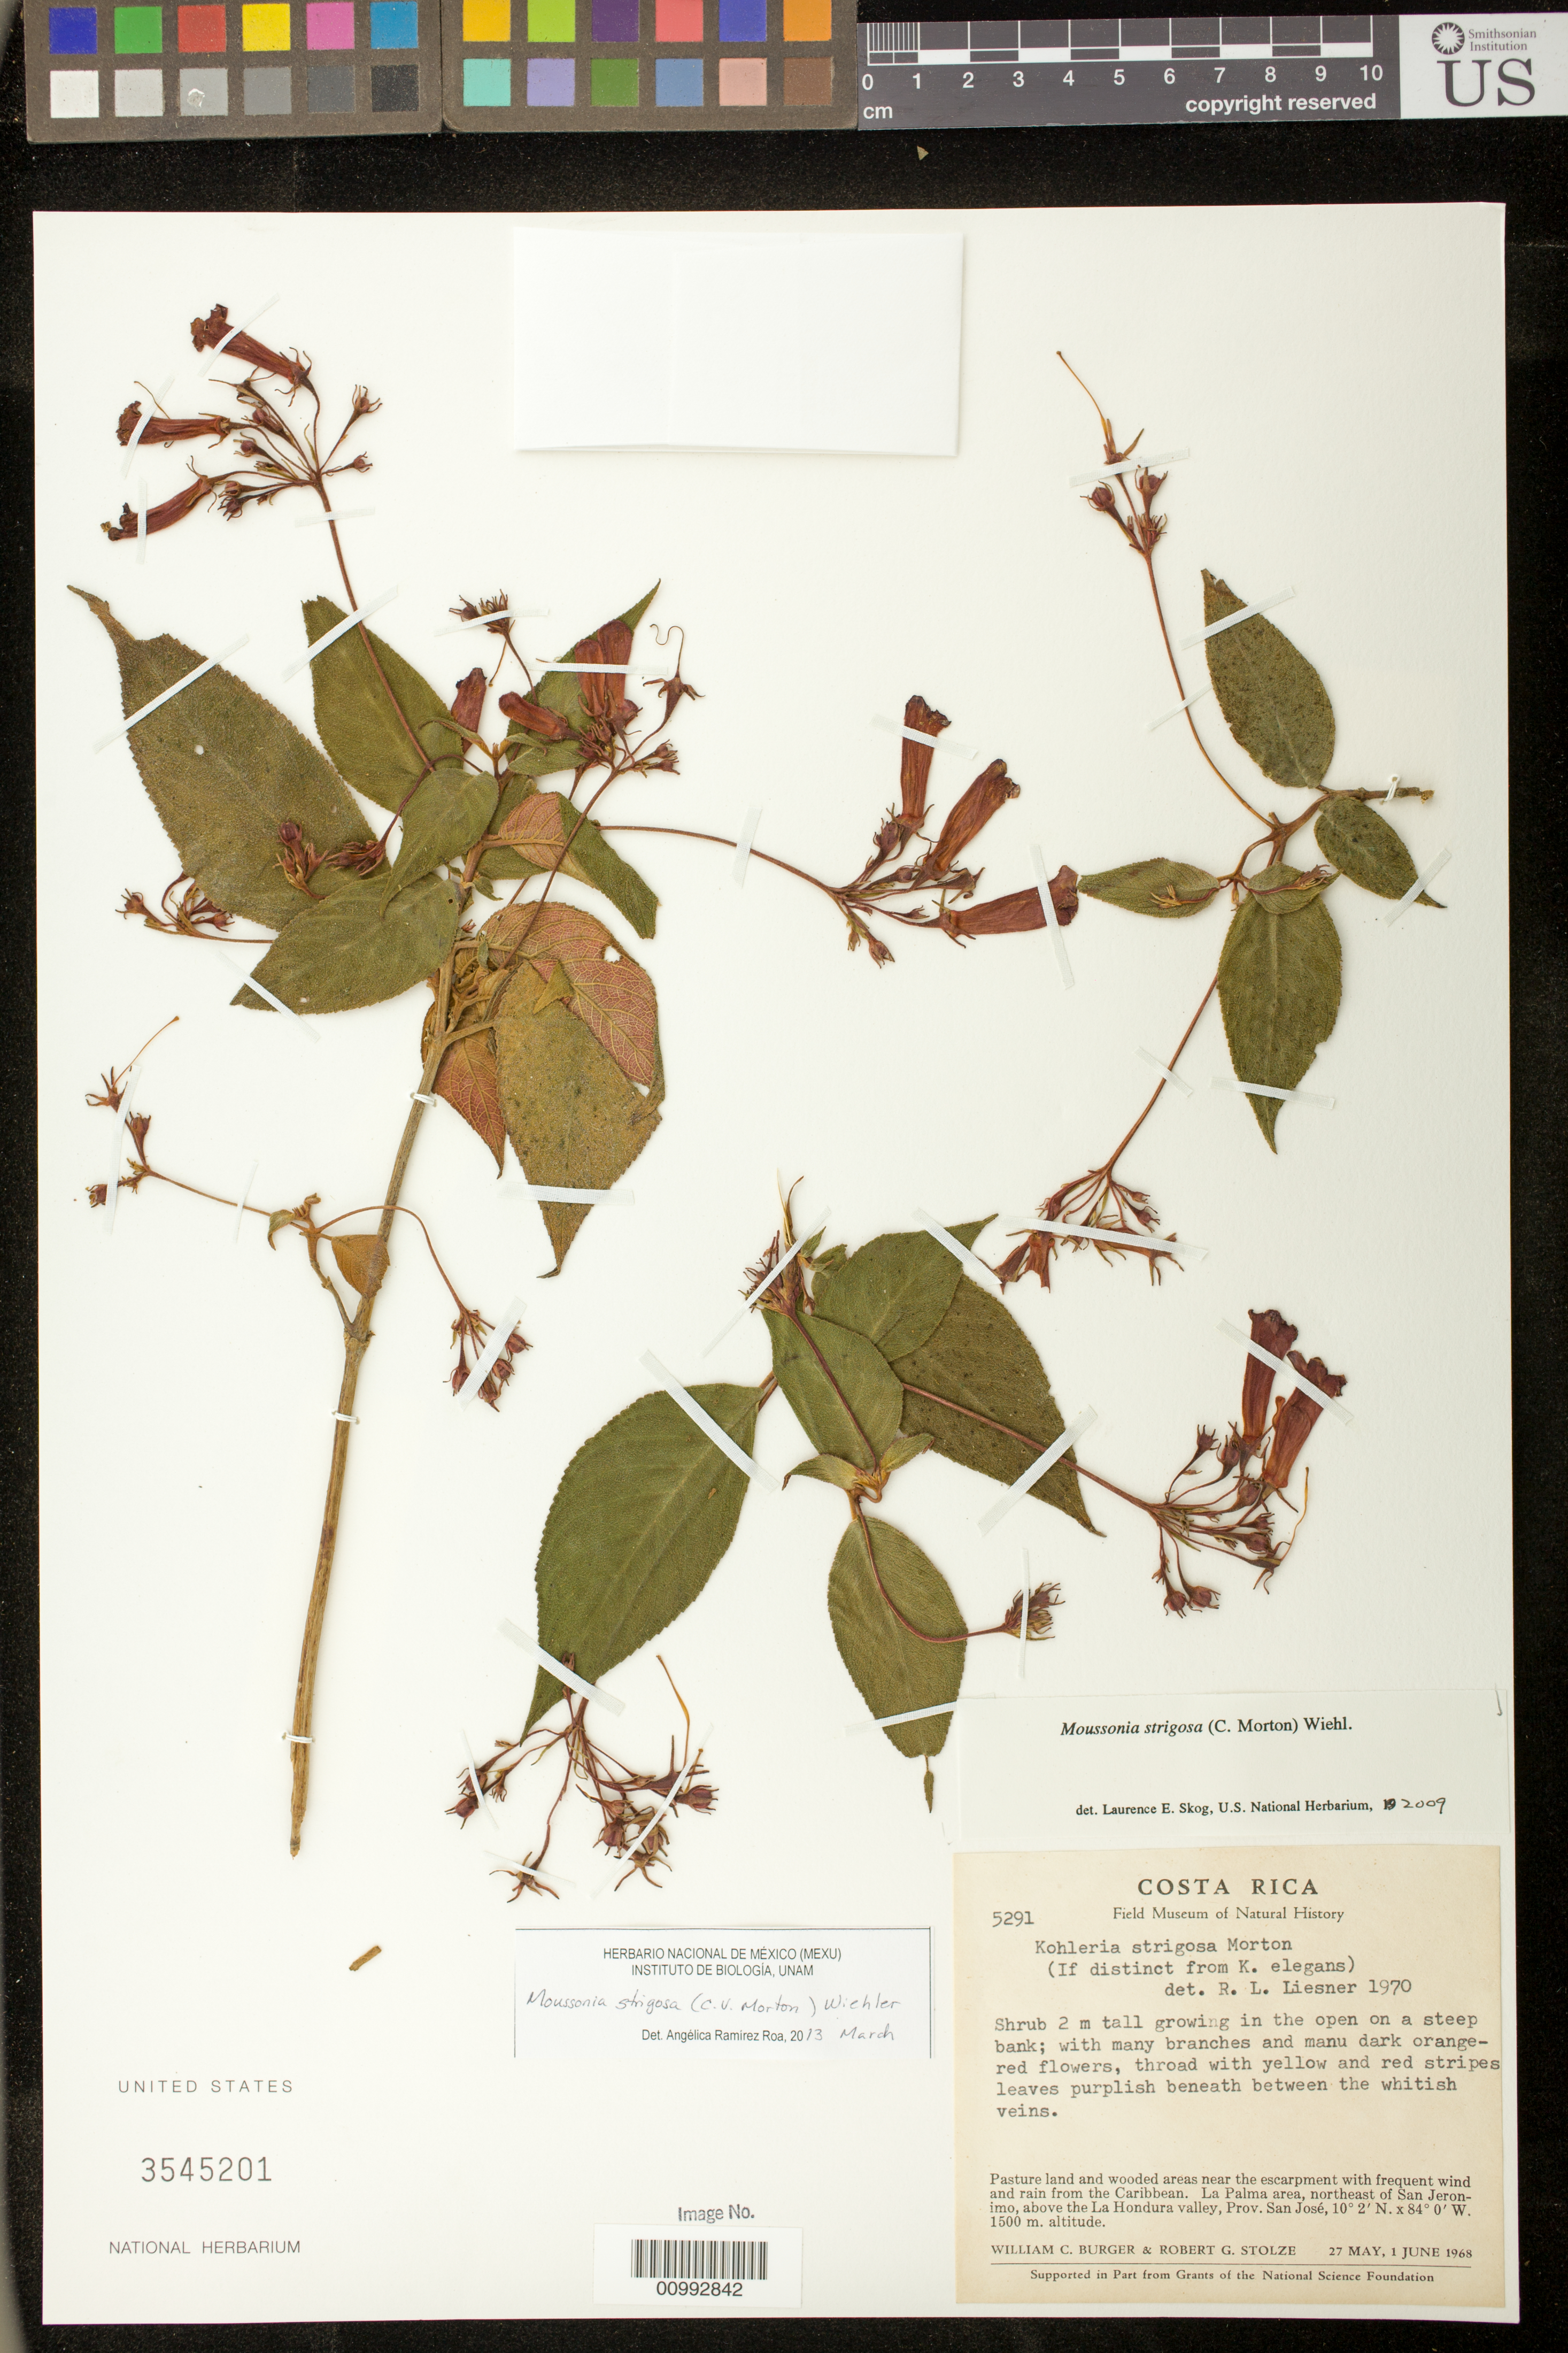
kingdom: Plantae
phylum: Tracheophyta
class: Magnoliopsida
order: Lamiales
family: Gesneriaceae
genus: Moussonia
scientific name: Moussonia strigosa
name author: (C.V. Morton) Wiehler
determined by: Skog, Laurence E.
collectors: W. Burger & R. G. Stolze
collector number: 5291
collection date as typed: May-Jun 1968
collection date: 1968-05/1968-06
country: Costa Rica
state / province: San José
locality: La Palma area, NE of San Jeronimo, above the La Hondura Valley, Prov. San José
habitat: Pasture land & woods with frequent wind & rain from Caribbean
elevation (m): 1500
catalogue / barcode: US 3545201